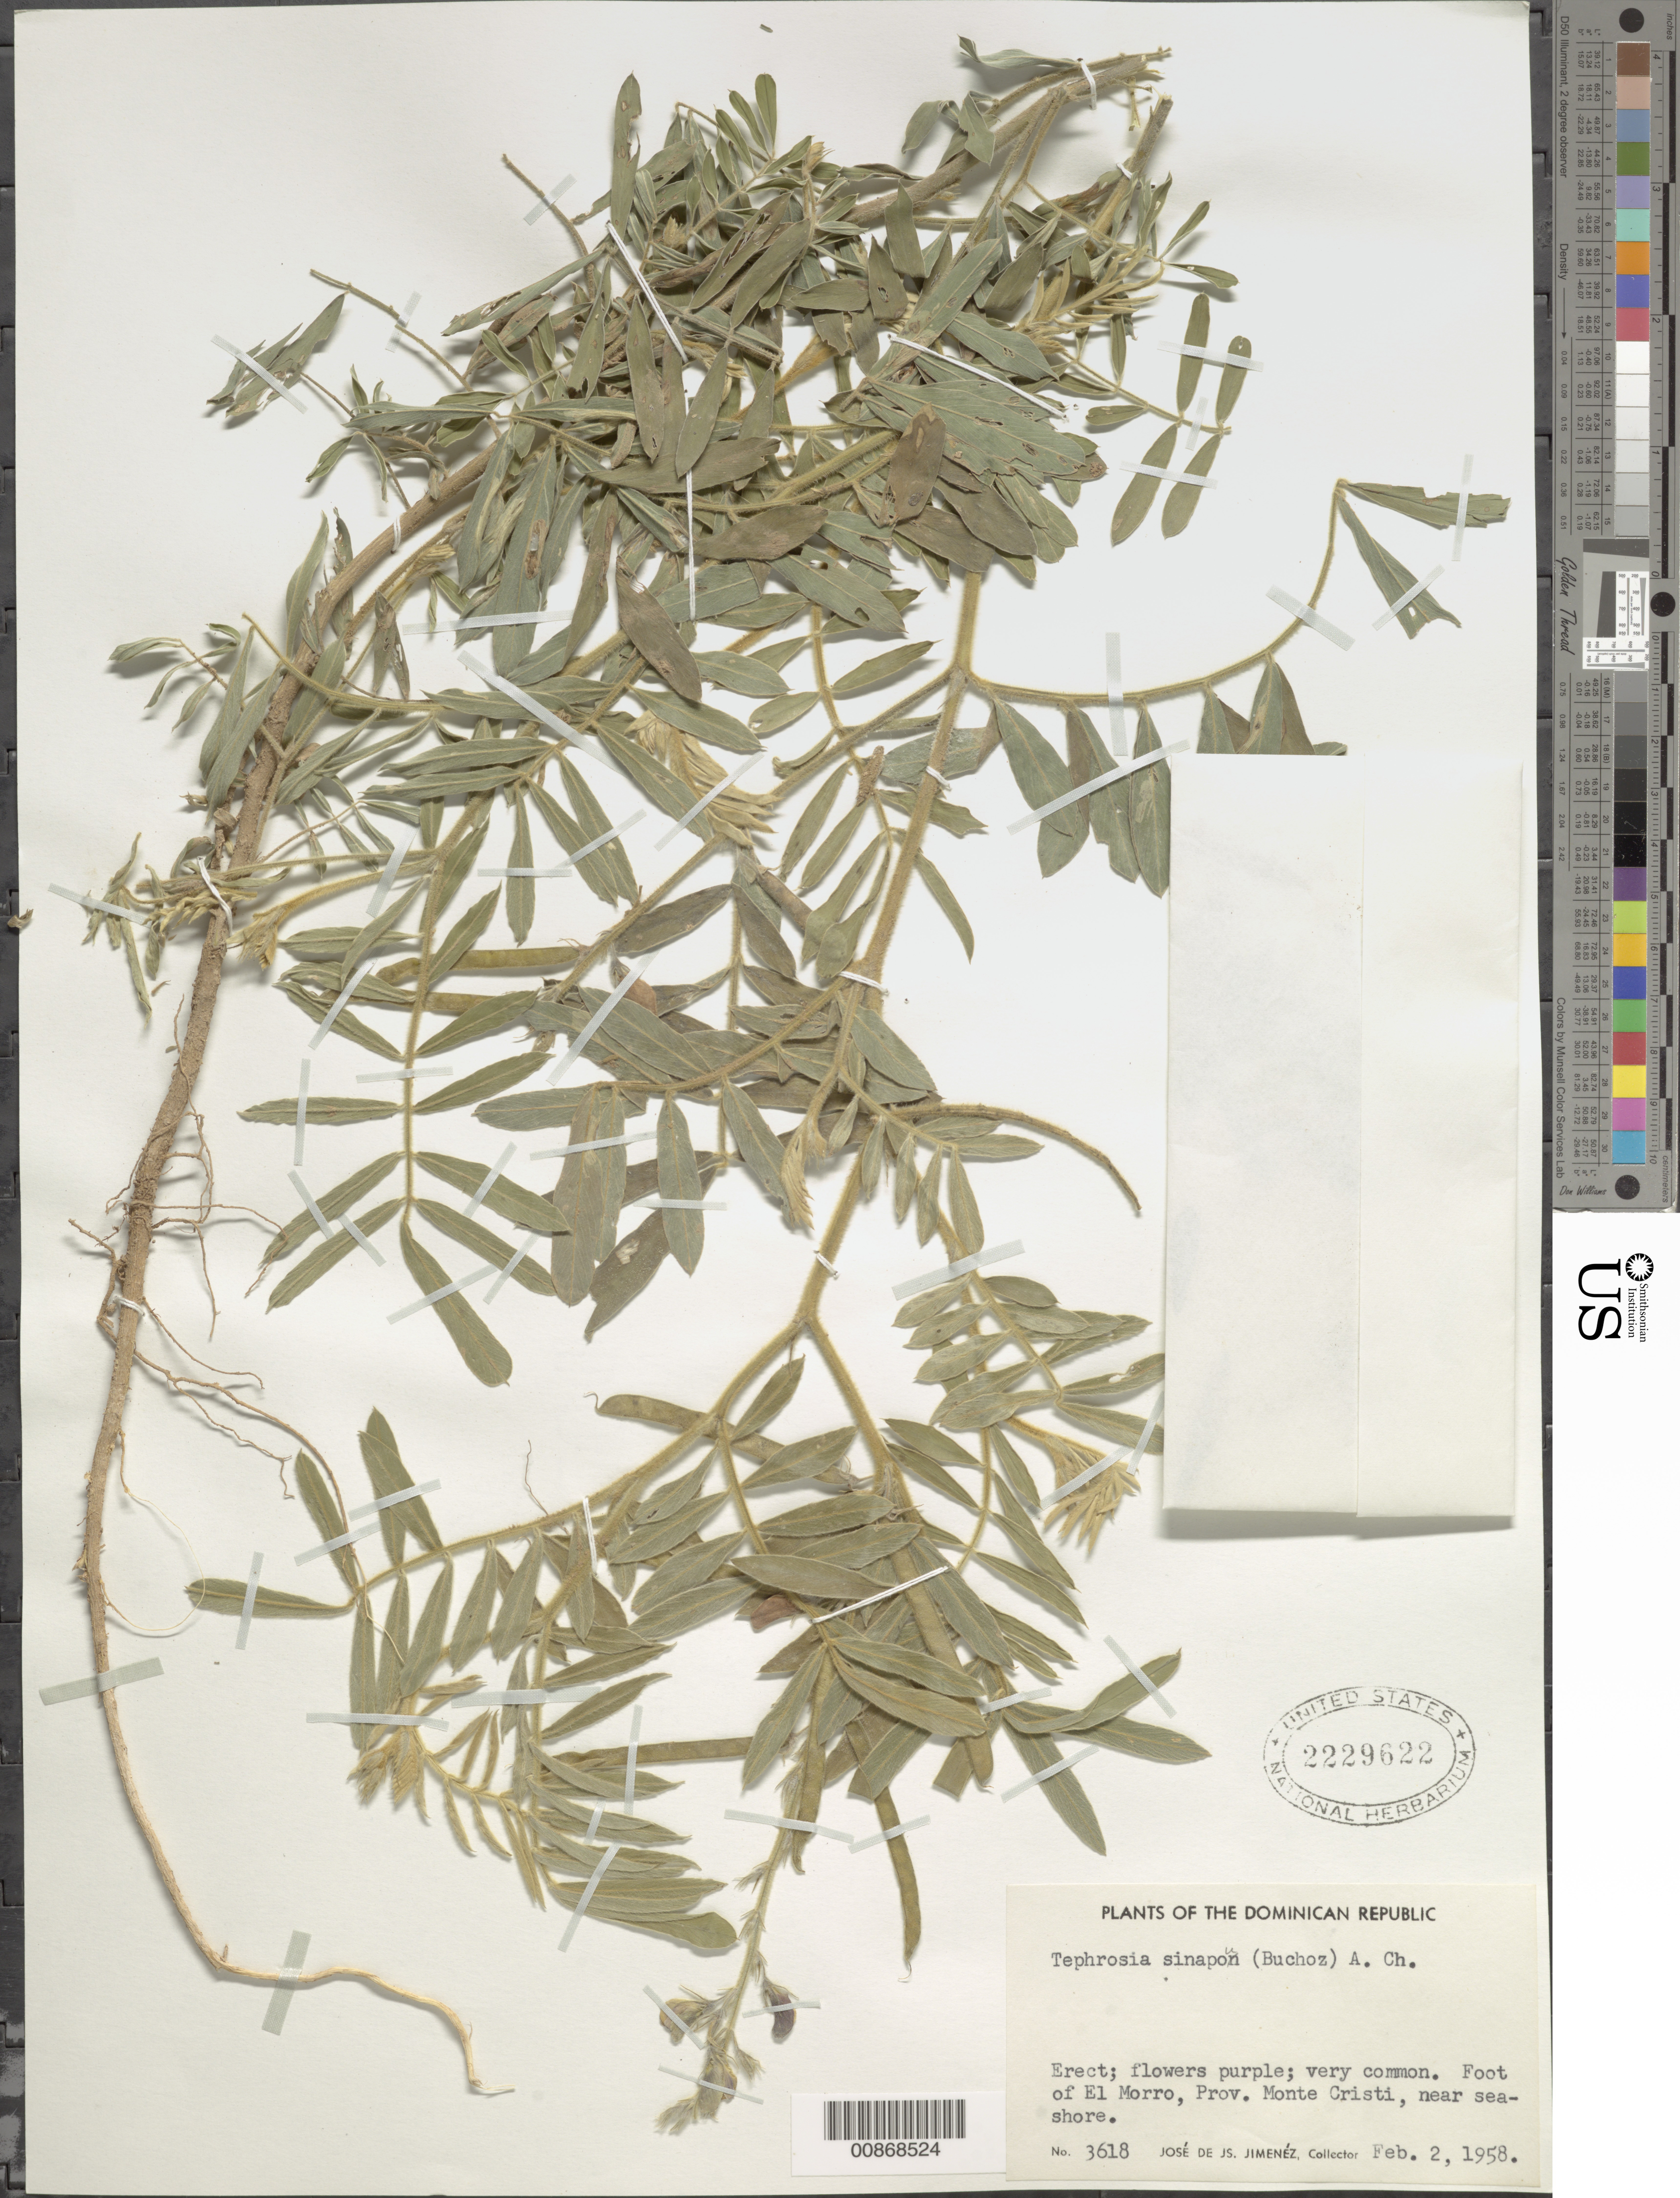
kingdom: Plantae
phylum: Tracheophyta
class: Magnoliopsida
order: Fabales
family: Fabaceae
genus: Tephrosia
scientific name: Tephrosia sinapou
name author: (Buc'hoz) A. Chev.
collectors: J. J. Jiménez Almonte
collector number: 3618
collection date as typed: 02 Feb 1958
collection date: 1958-02-02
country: Dominican Republic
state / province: Monte Cristi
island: Hispaniola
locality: Foot of El Morro, near sea shore.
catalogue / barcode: US 2229622